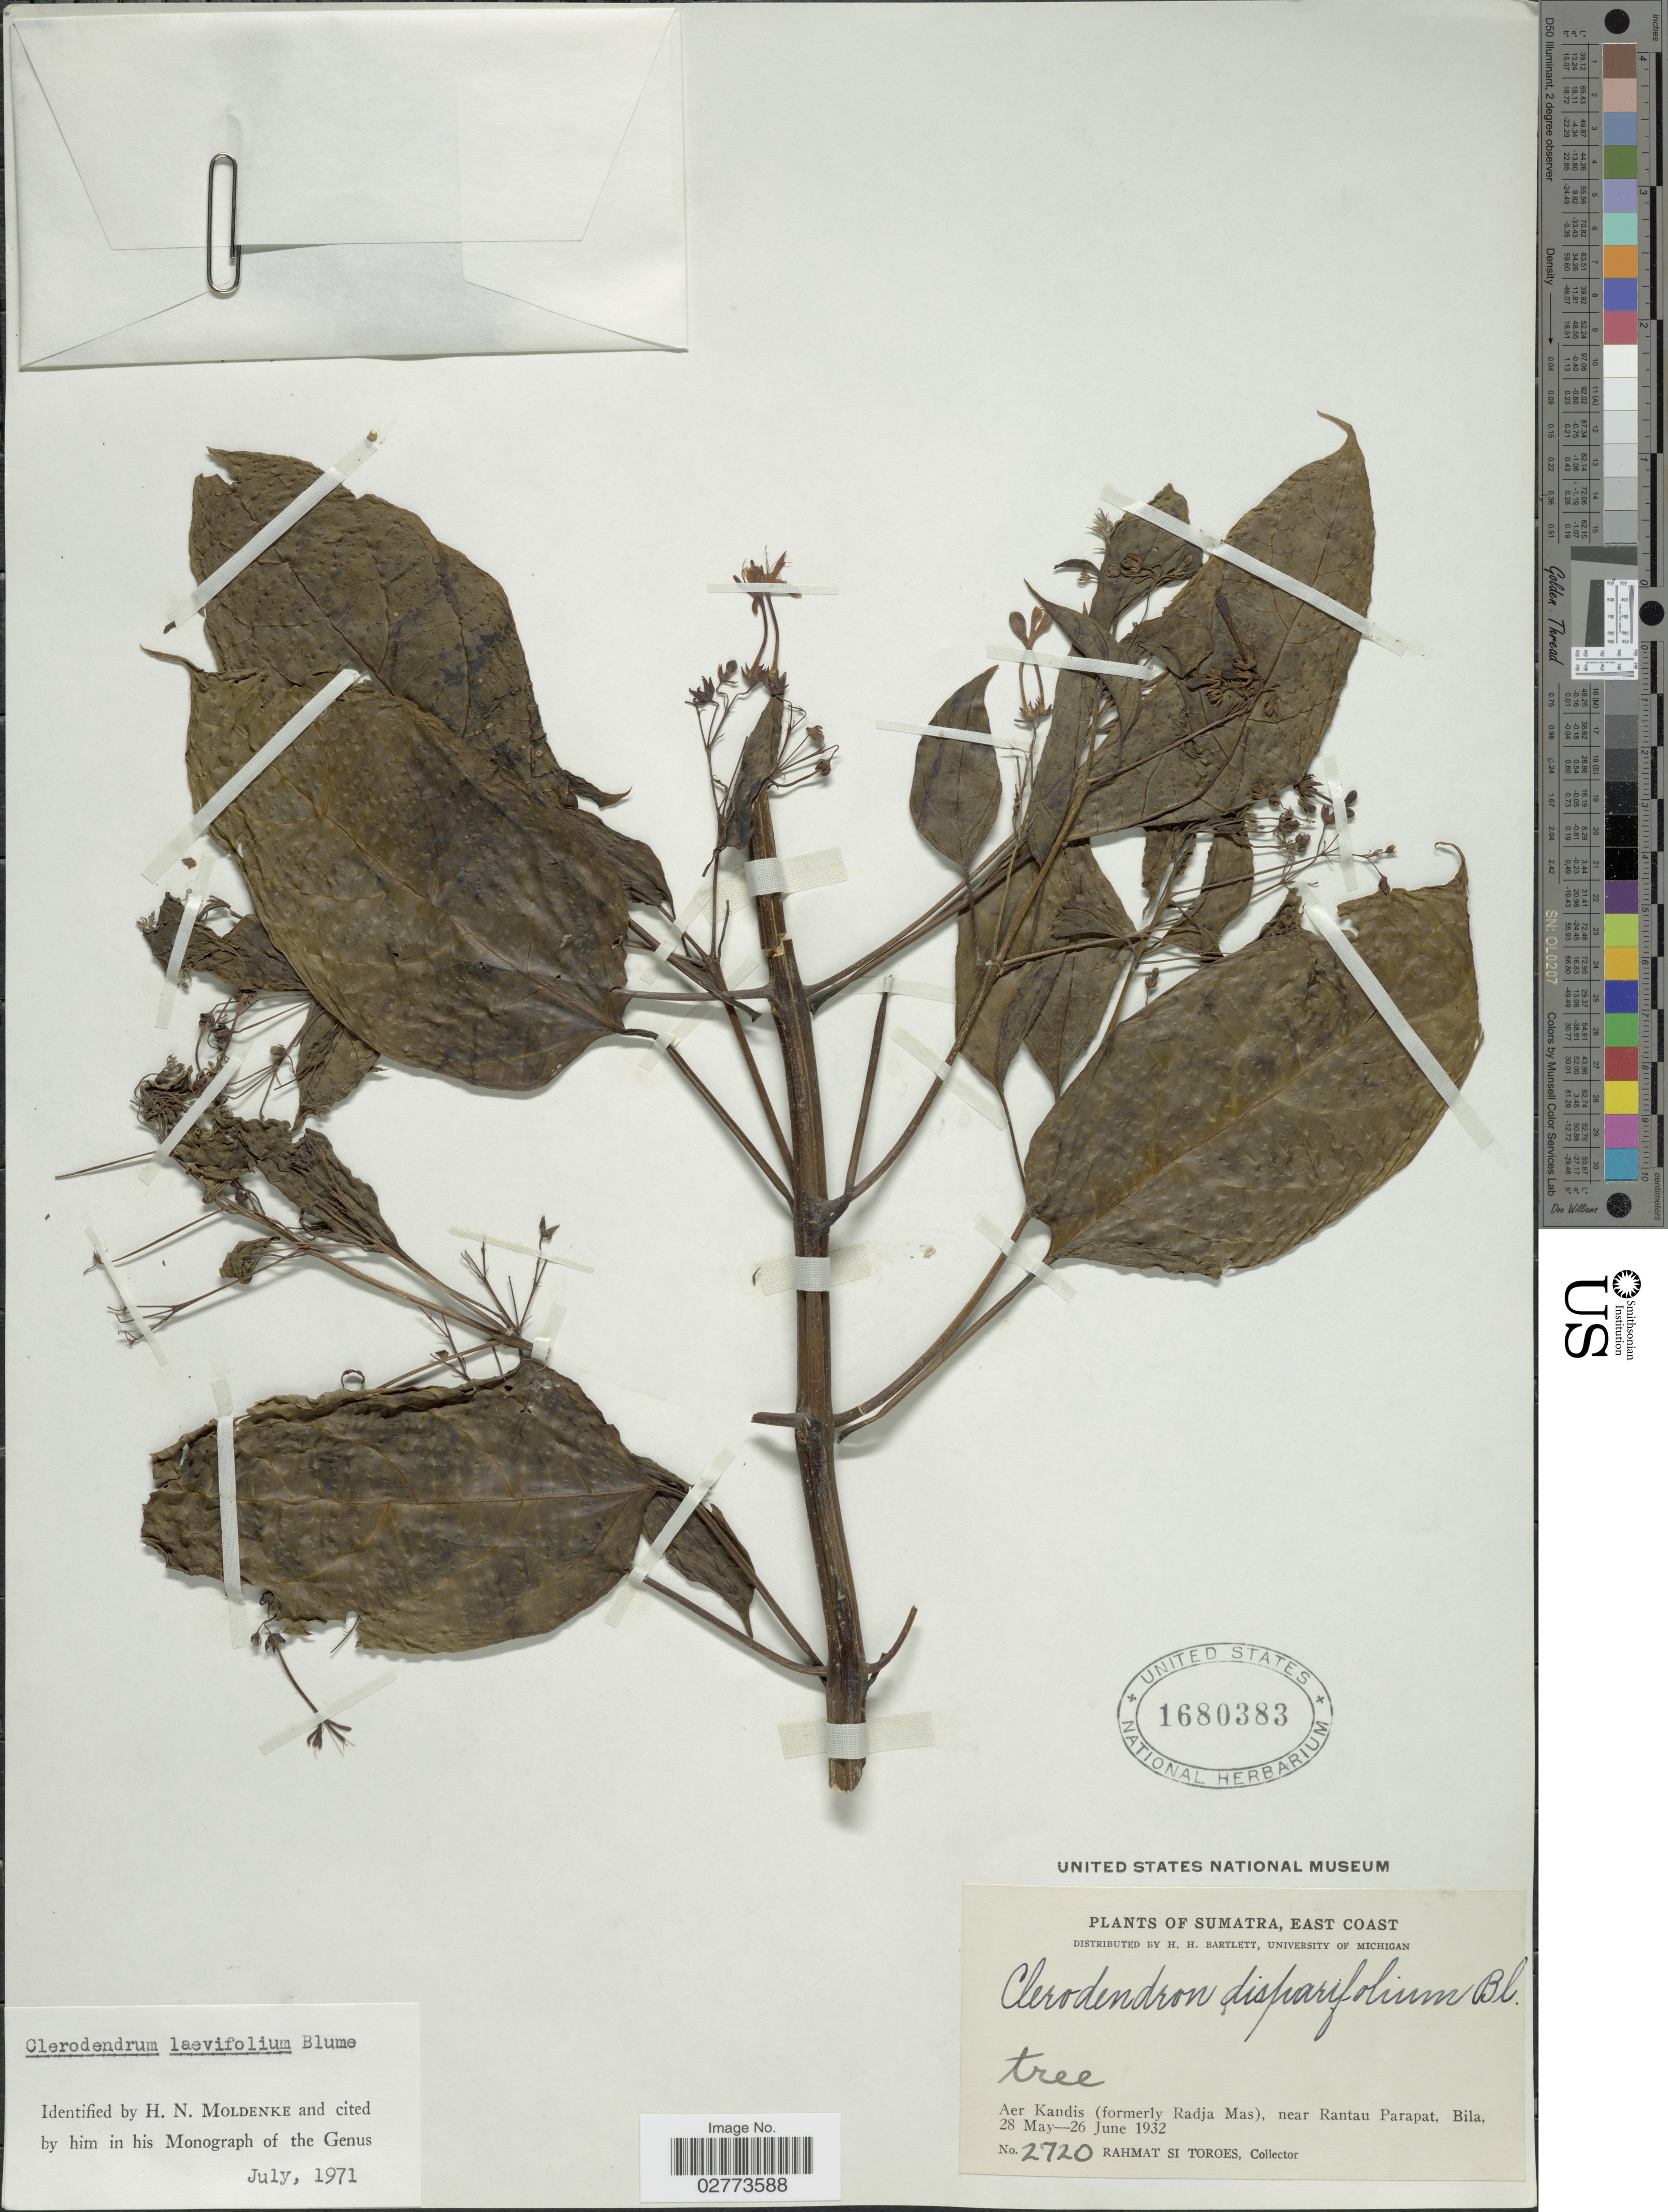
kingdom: Plantae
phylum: Tracheophyta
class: Magnoliopsida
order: Lamiales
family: Lamiaceae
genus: Clerodendrum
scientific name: Clerodendrum laevifolium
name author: Blume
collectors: Rahmat Si Boeea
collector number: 2720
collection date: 1932-05-28/1932-06-26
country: Indonesia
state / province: Sumatra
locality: East Coast. Aer Kandis (formerly Radja Mas), near Rantau Parapat, Bila.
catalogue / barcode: US 1680383